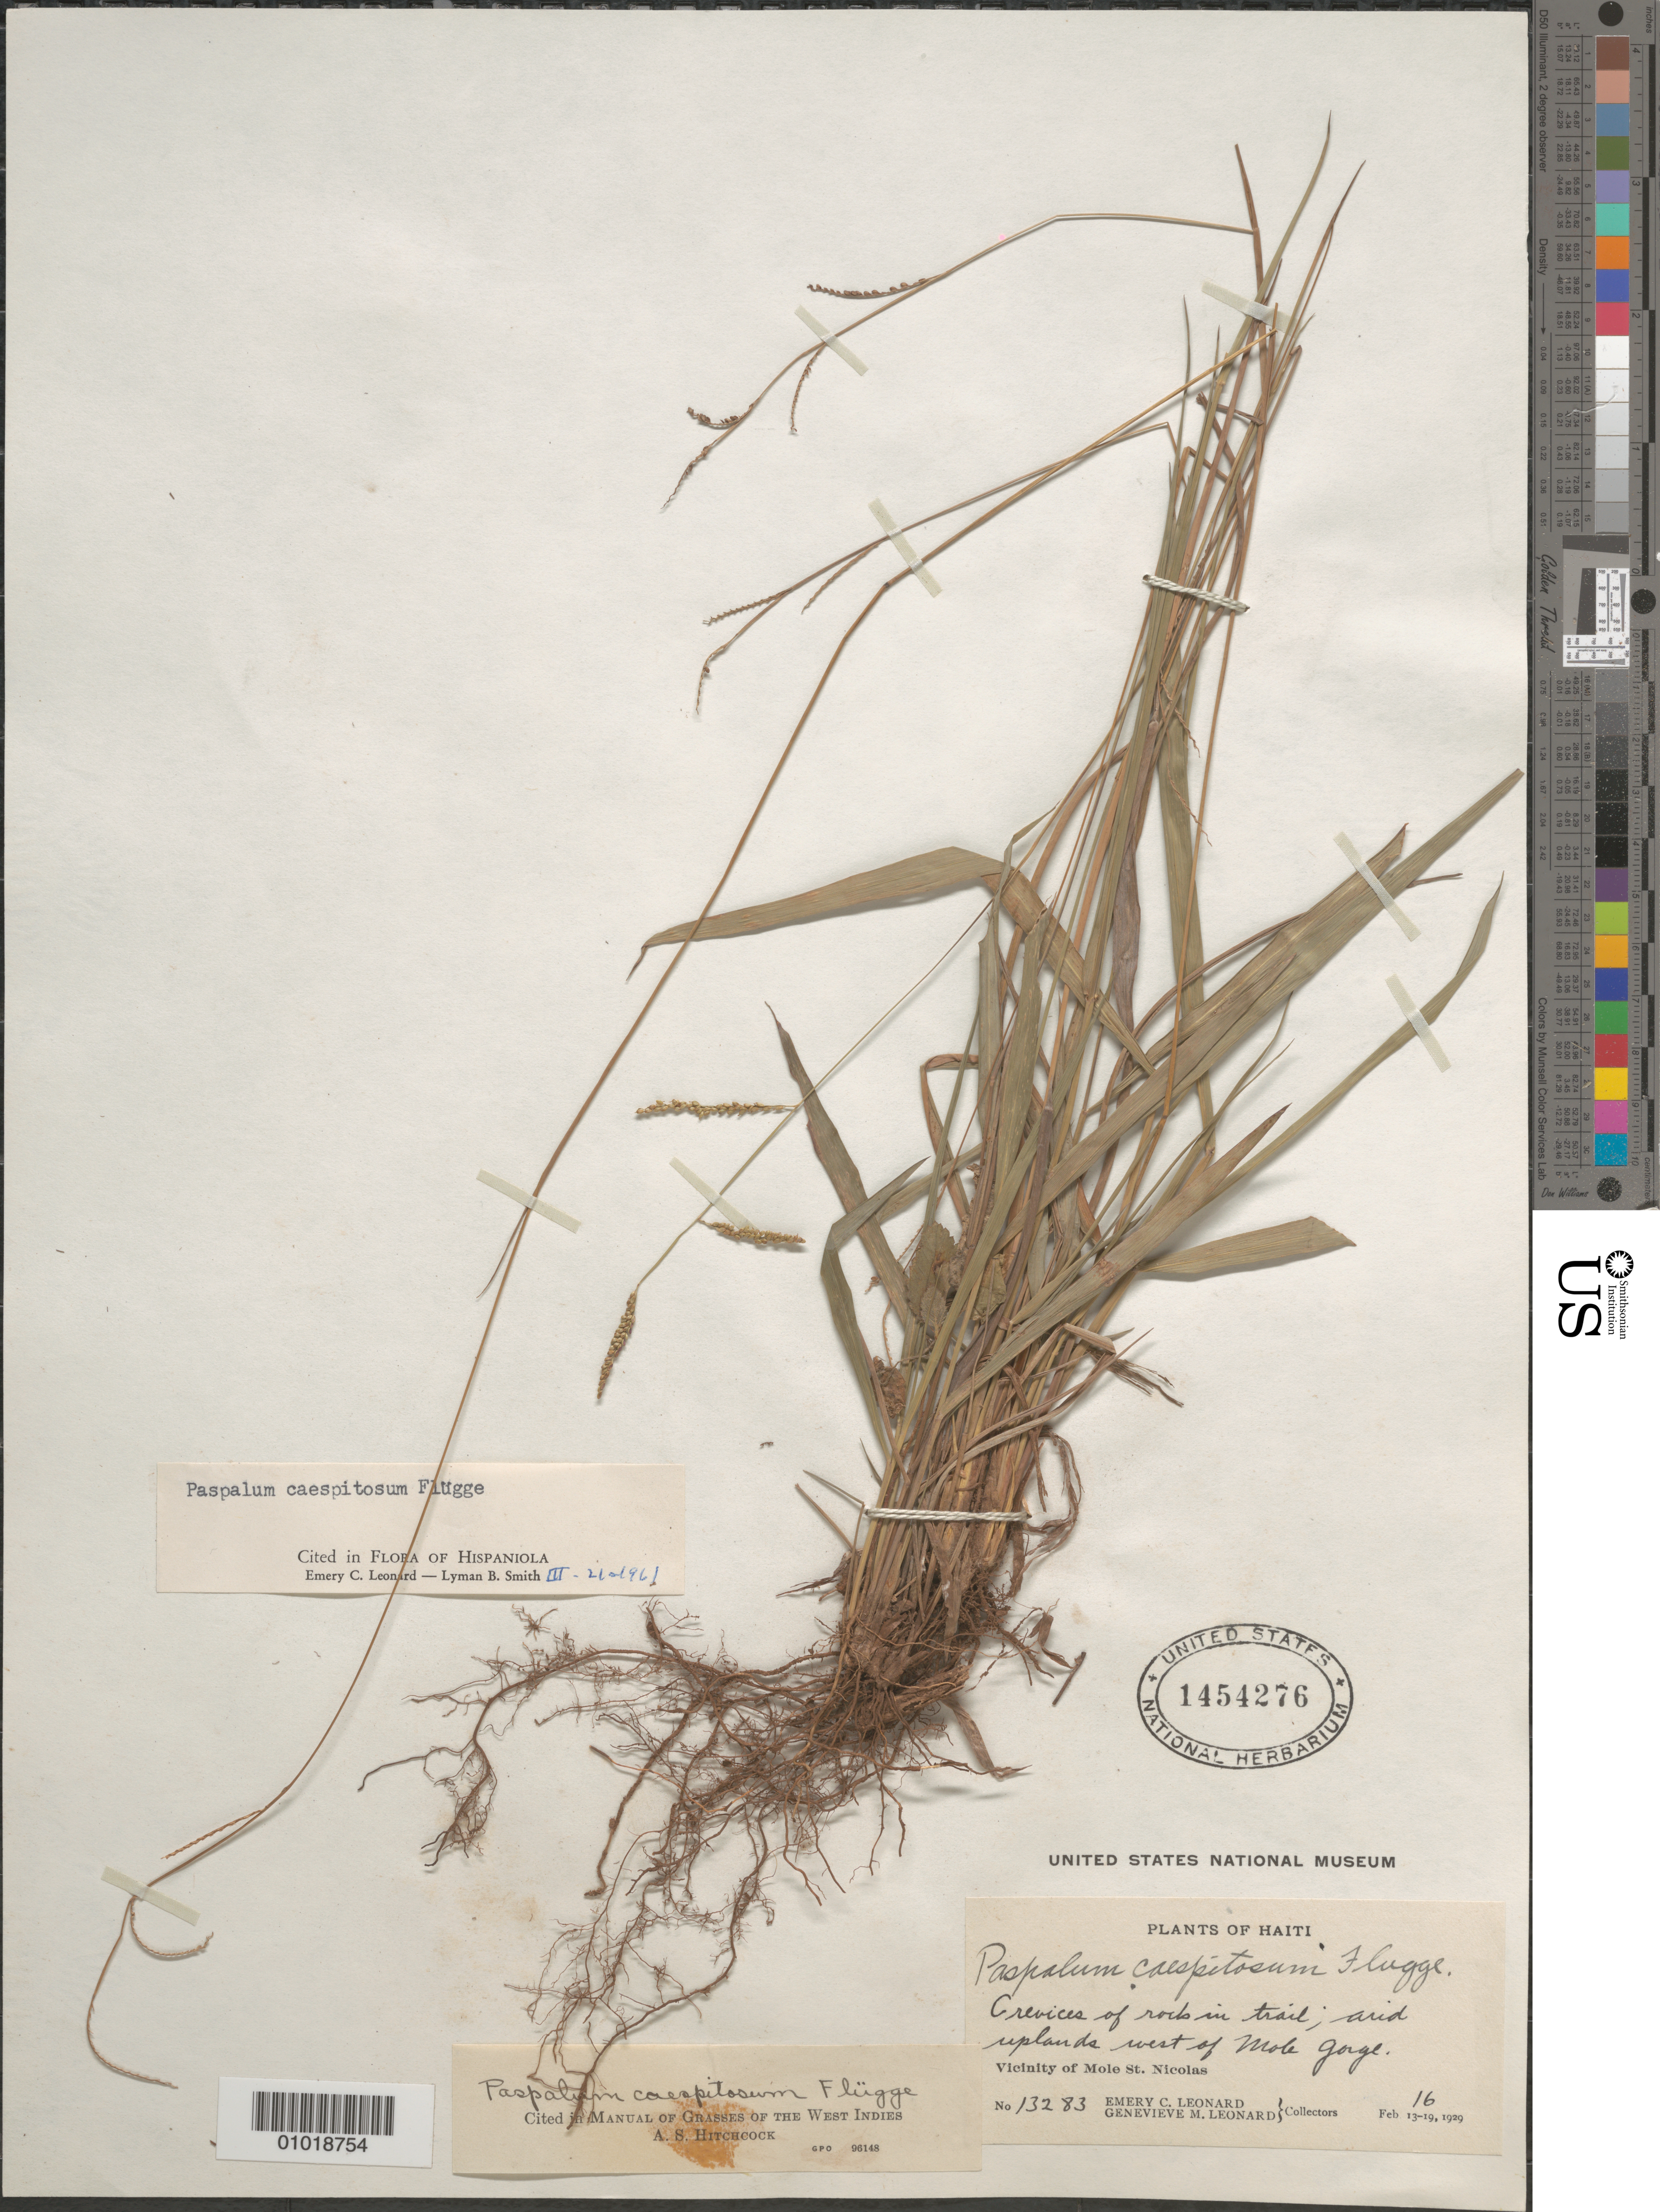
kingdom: Plantae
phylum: Tracheophyta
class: Liliopsida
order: Poales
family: Poaceae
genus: Paspalum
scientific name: Paspalum caespitosum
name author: Flüggé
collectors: E. C. Leonard & G. M. Leonard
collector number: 13283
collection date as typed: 16 Feb 1929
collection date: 1929-02-16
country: Haiti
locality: Vic. of Mole St. Nicolas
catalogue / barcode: US 1454276